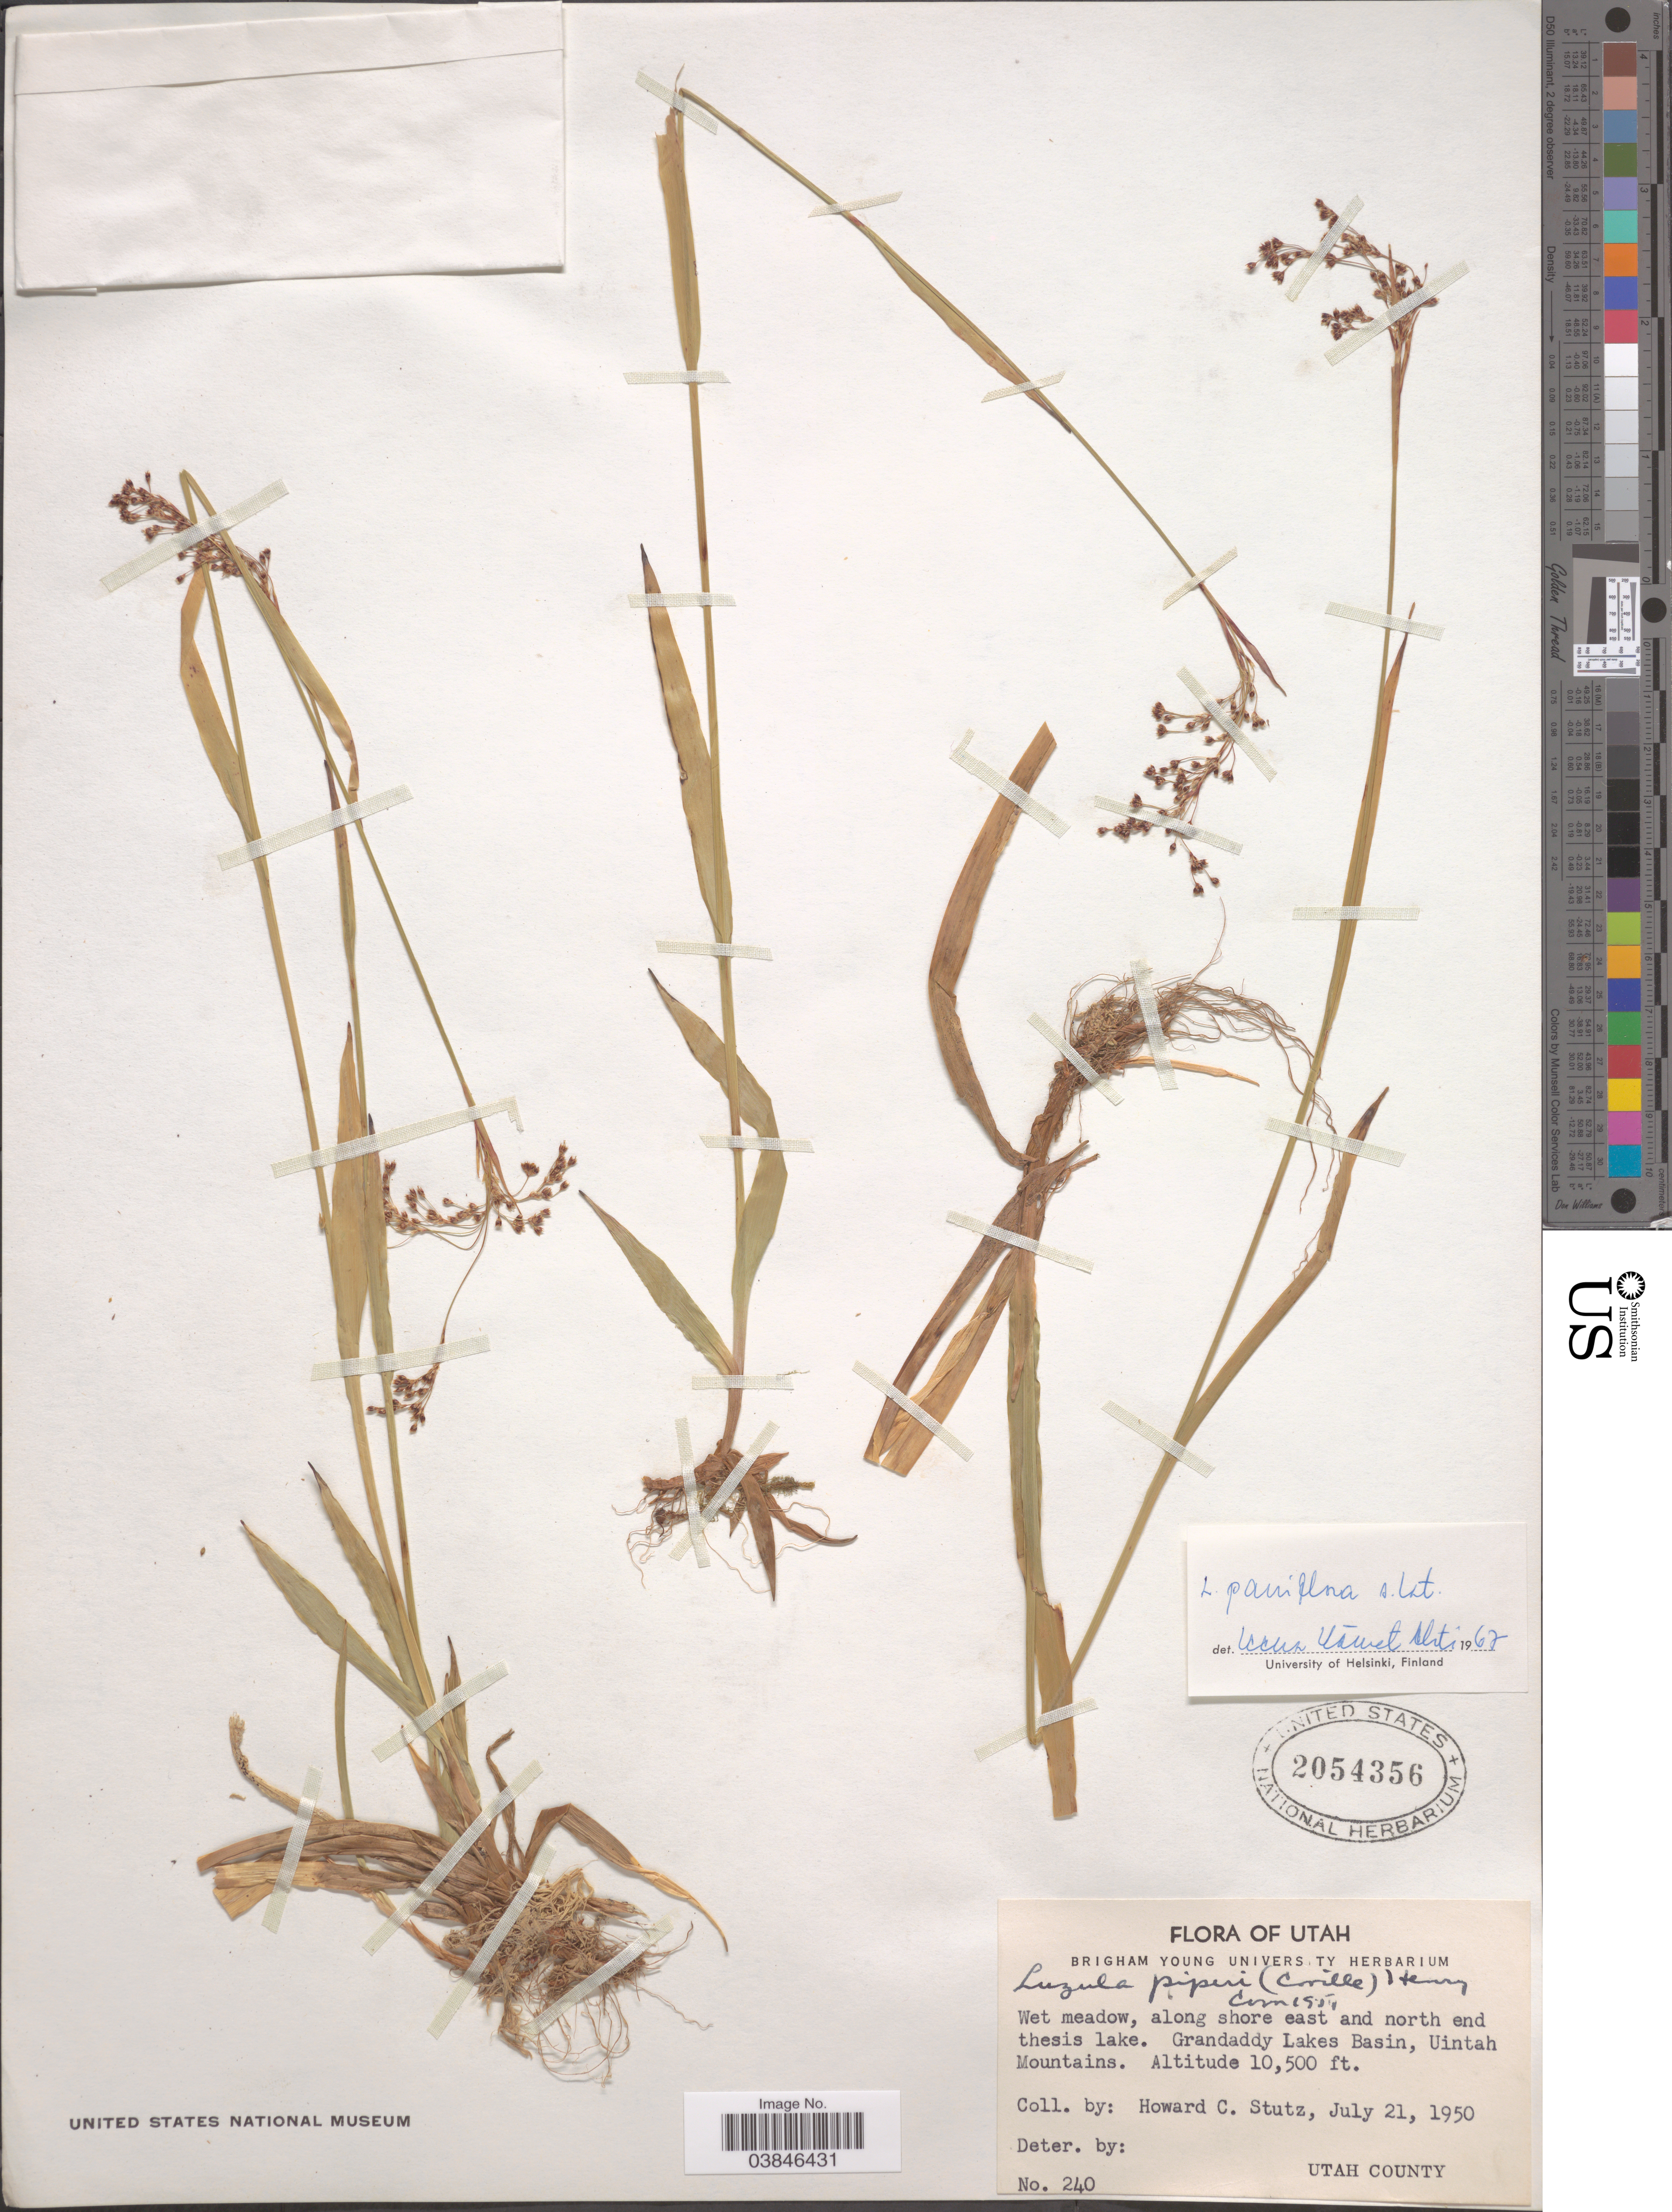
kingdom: Plantae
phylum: Tracheophyta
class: Liliopsida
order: Poales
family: Juncaceae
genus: Luzula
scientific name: Luzula parviflora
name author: (Ehrh.) Desv.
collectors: H. Stutz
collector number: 240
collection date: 1950-07-21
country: United States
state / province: Utah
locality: Wet meadow, along shore east and north end thesis lake. Grandaddy Lakes Basin, Uintah Mountains. Utah County.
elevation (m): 3200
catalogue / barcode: US 2054356